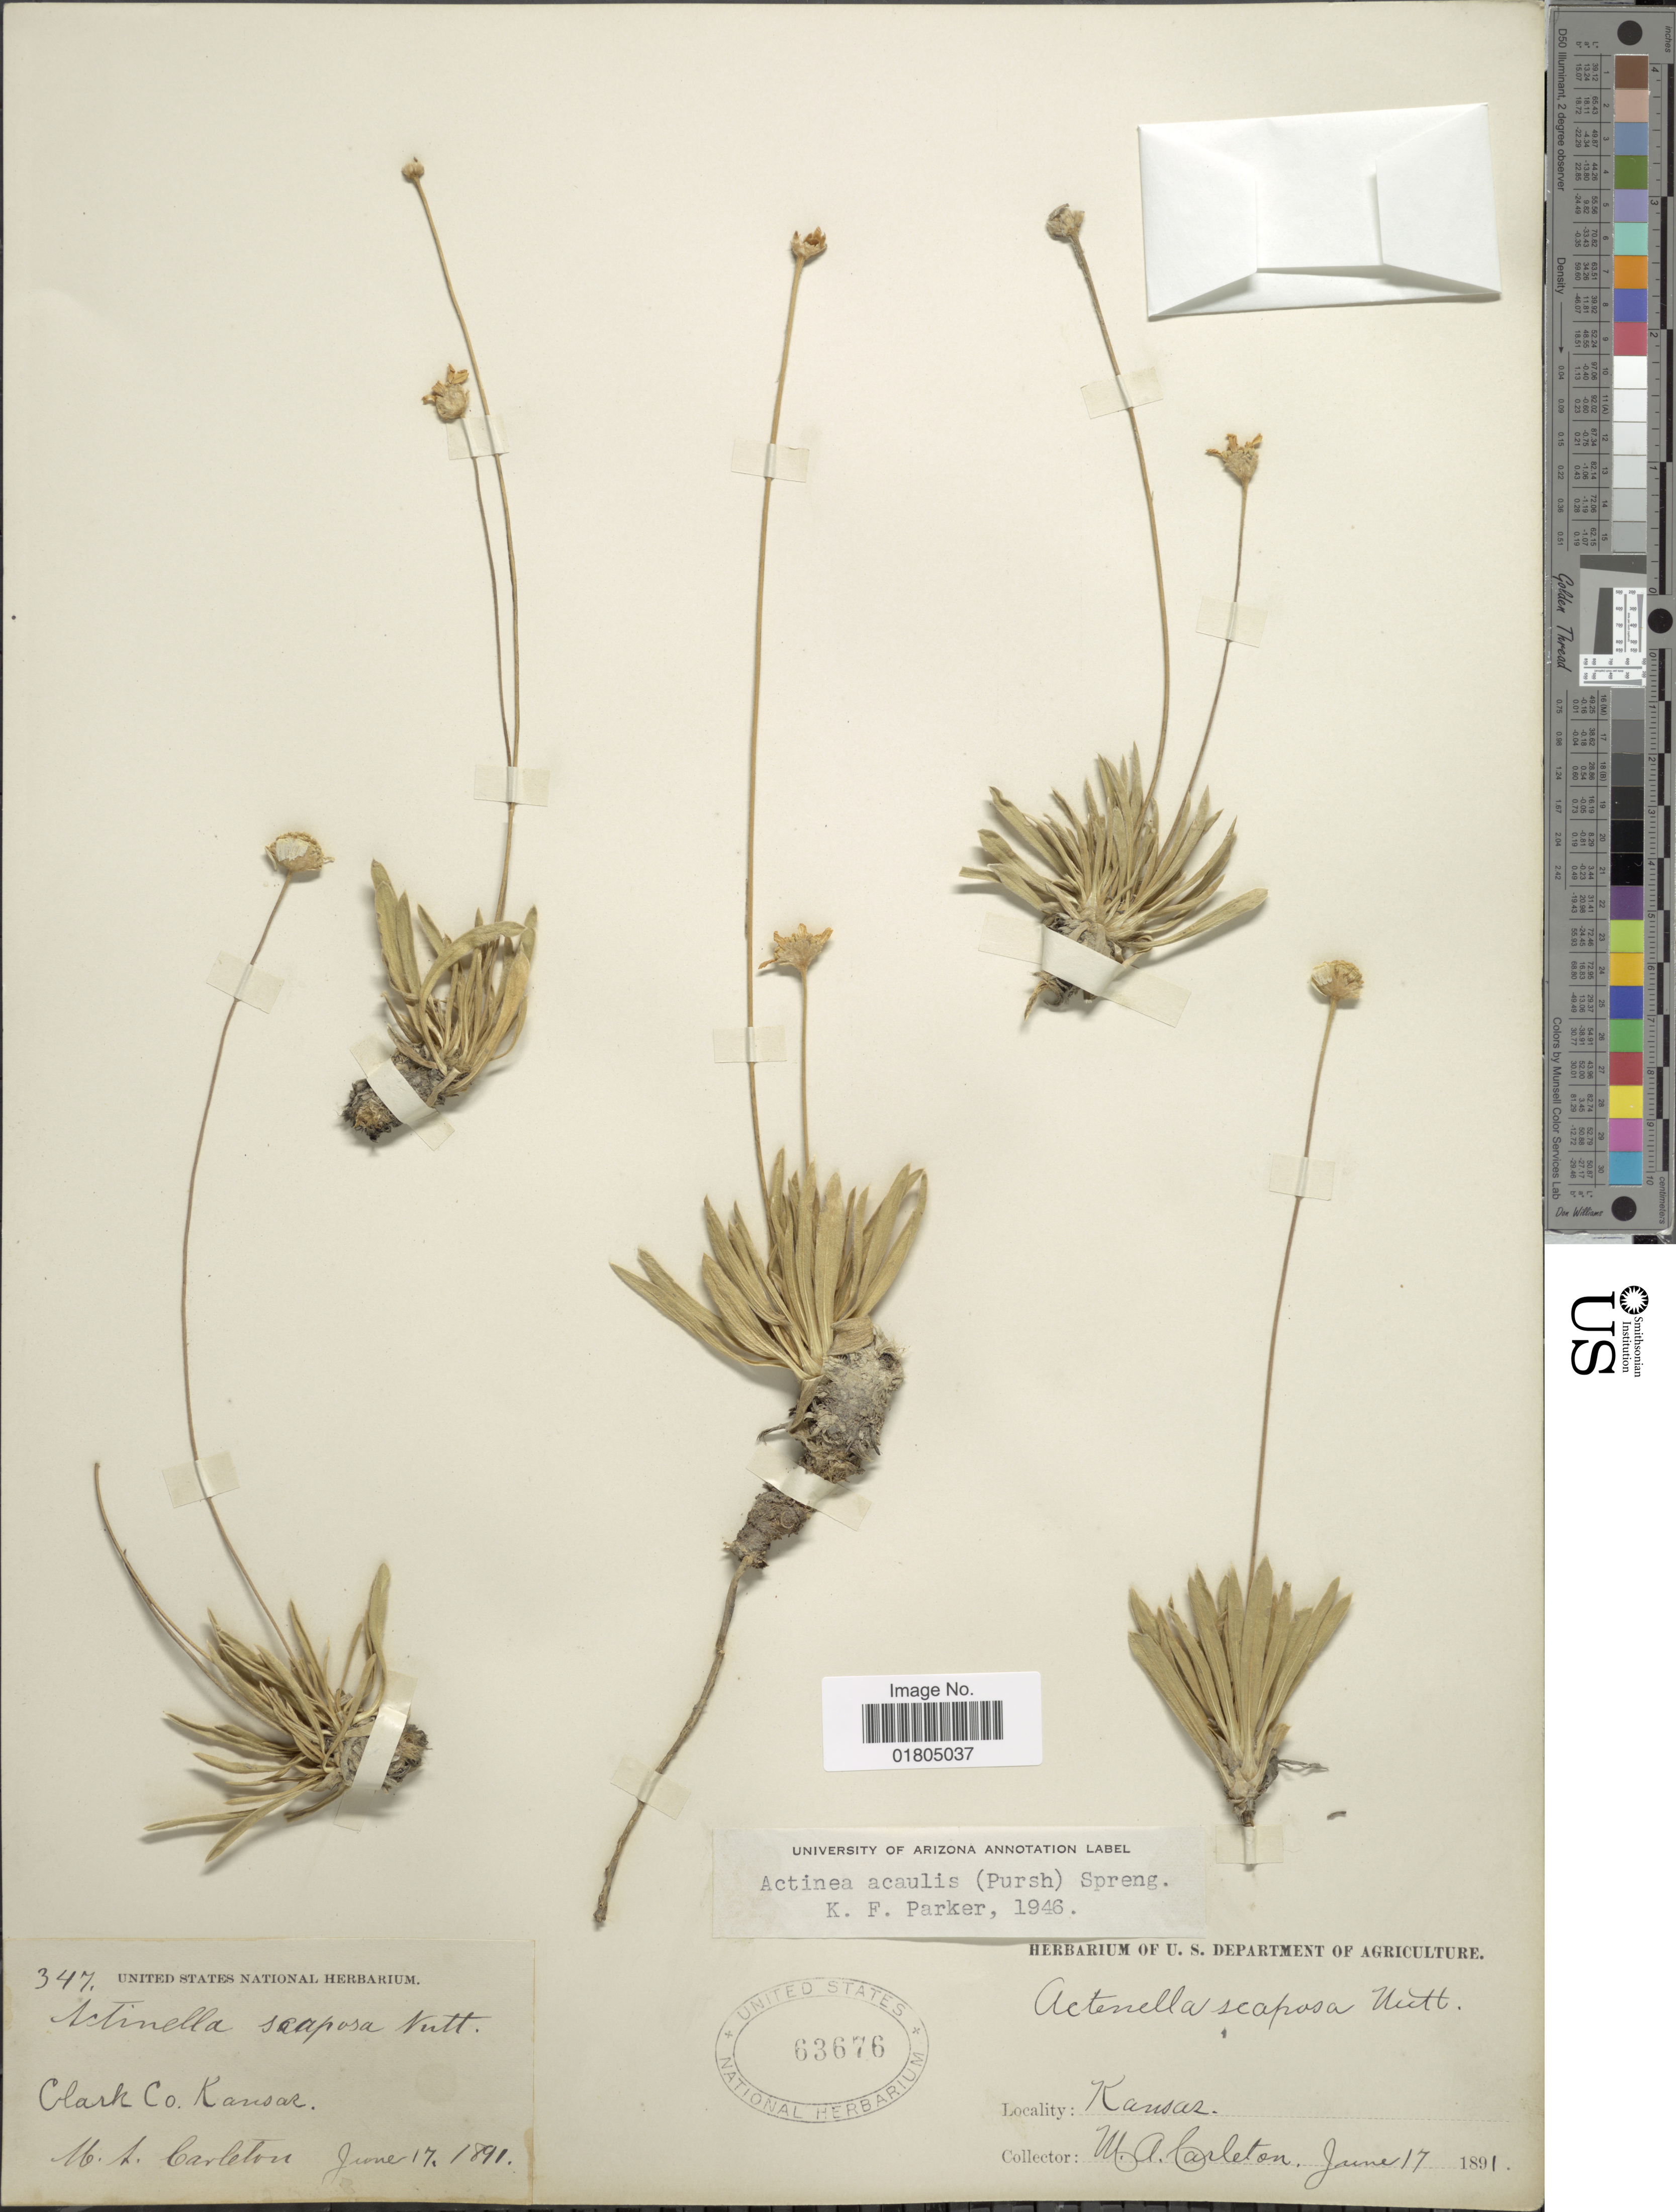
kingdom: Plantae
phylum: Tracheophyta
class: Magnoliopsida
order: Asterales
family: Asteraceae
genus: Actinea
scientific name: Actinea acaulis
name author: (Pursh) Spreng.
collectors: M. A. Carleton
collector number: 347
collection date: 1891-06-17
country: United States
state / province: Kansas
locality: Clark Co., Kansas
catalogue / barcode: US 63676